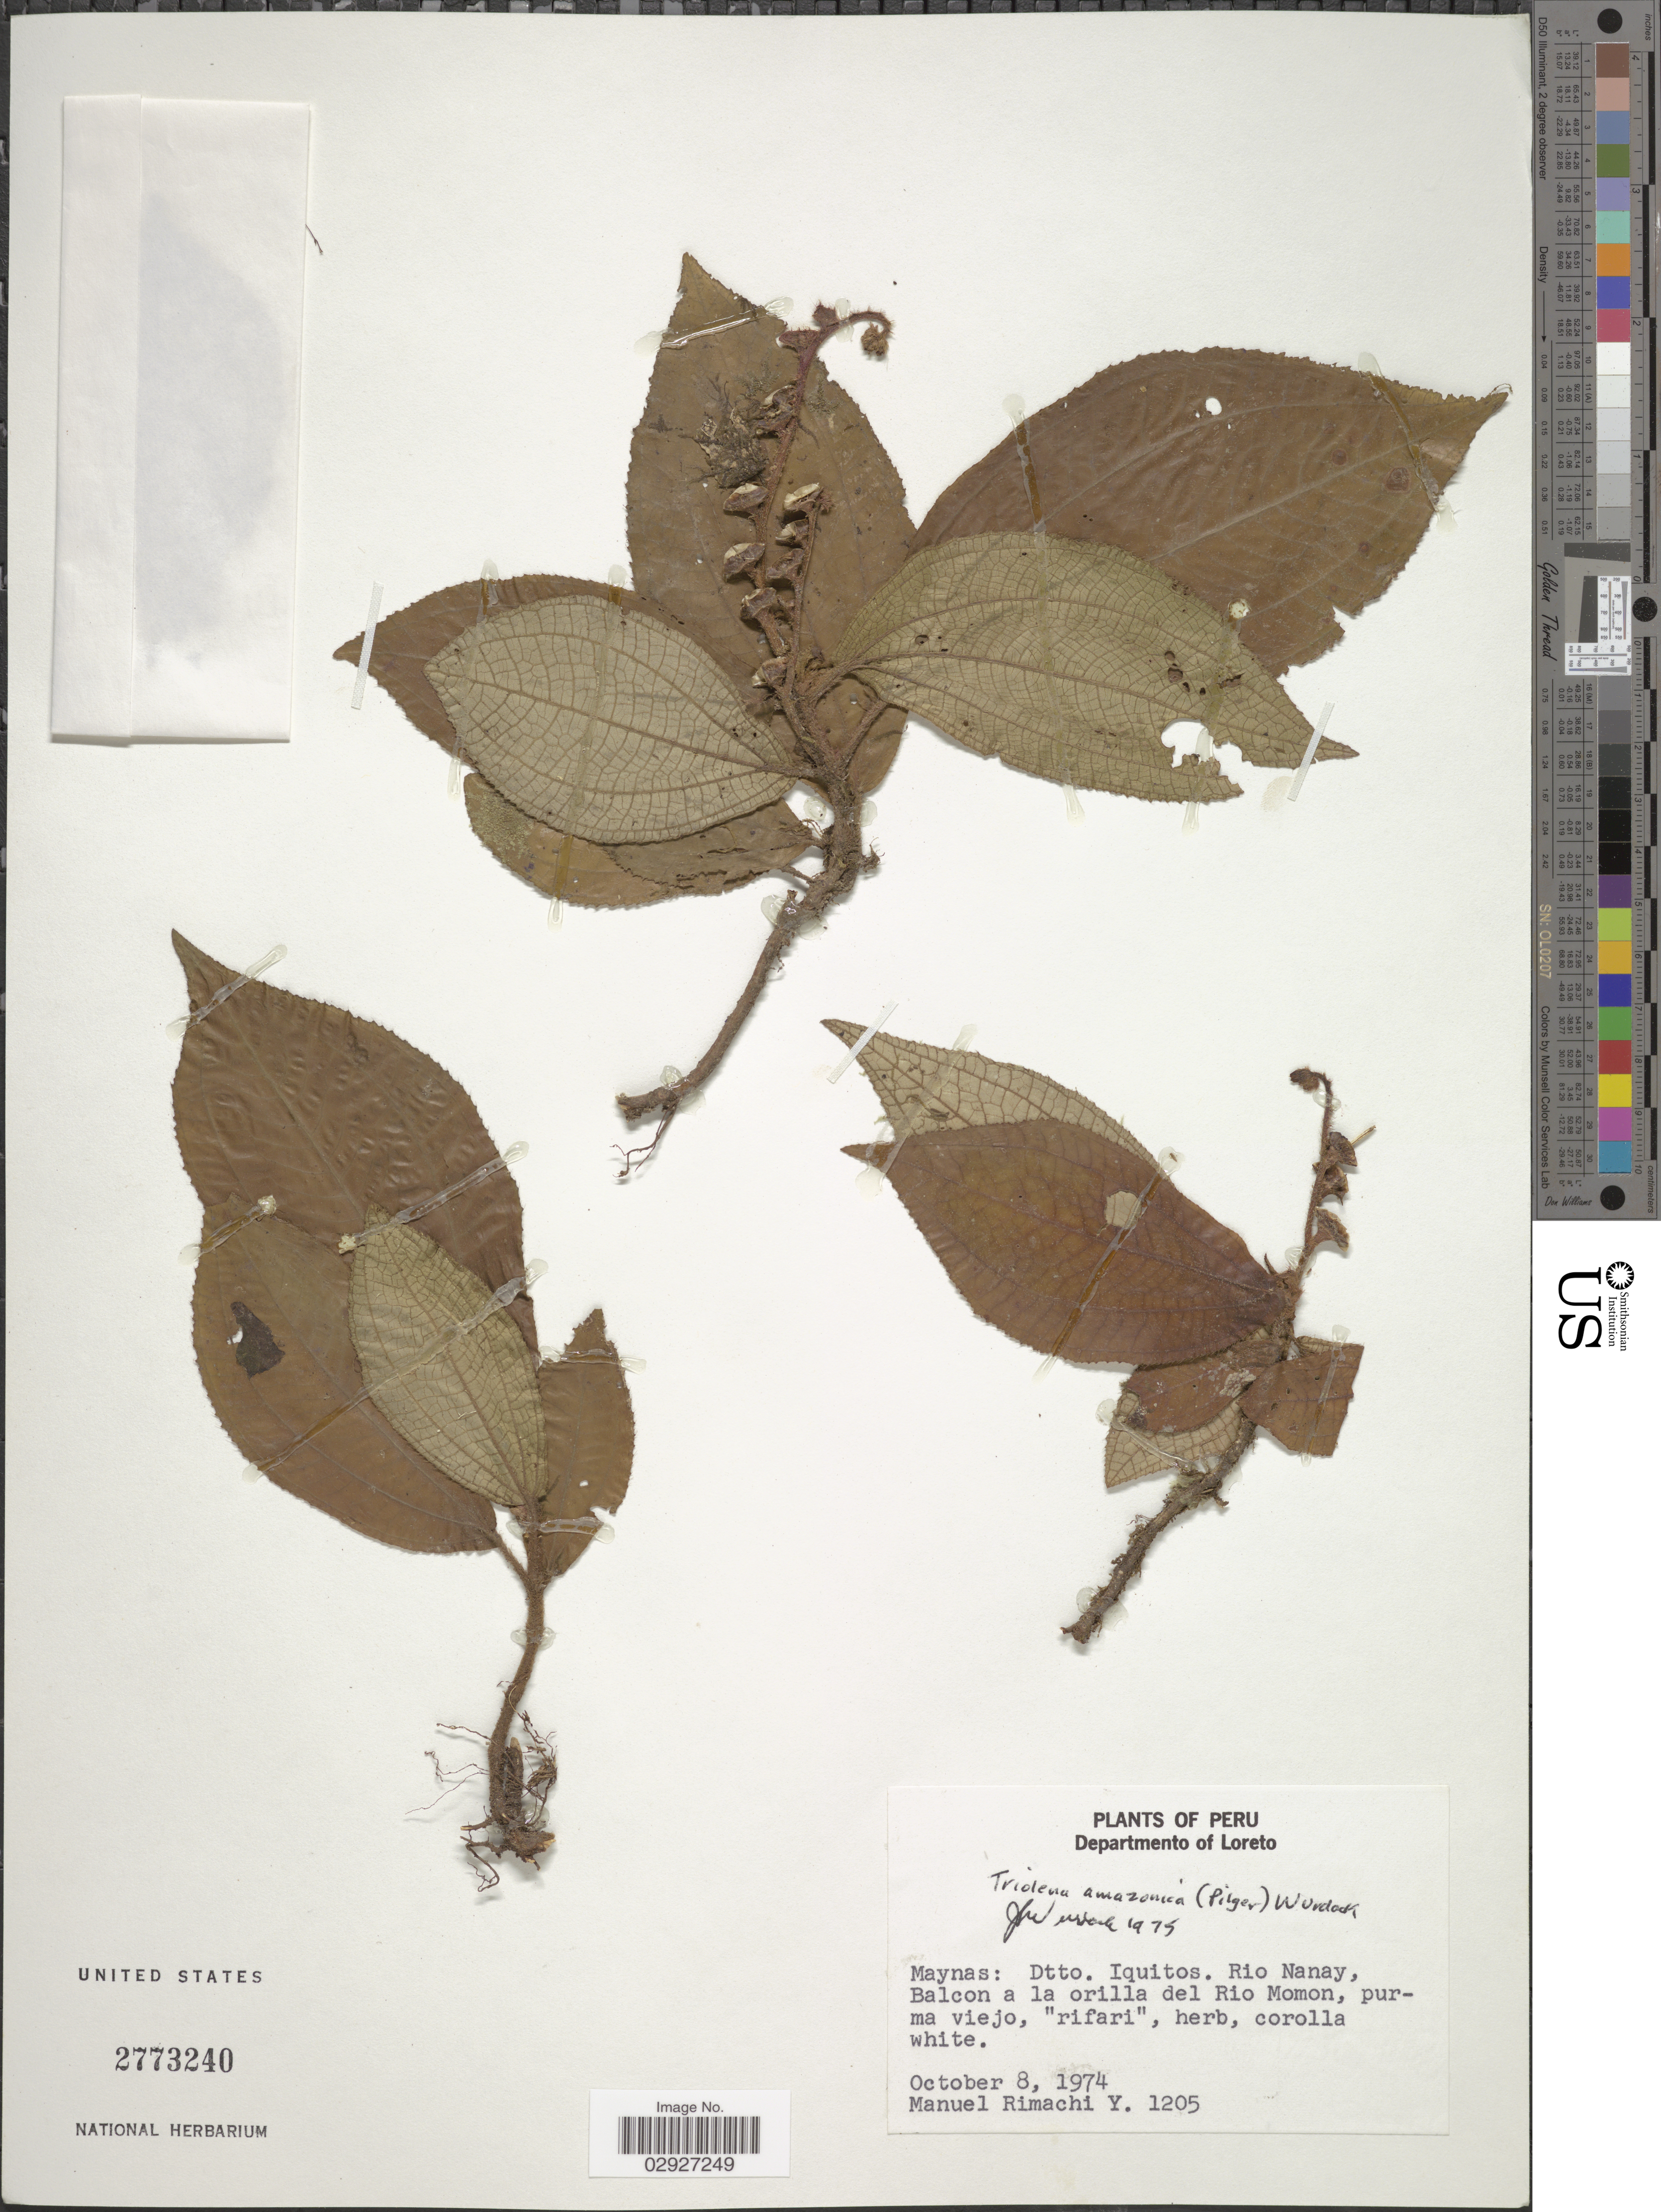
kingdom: Plantae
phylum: Tracheophyta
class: Magnoliopsida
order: Myrtales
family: Melastomataceae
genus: Triolena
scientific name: Triolena amazonica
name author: (Pilg.)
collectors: M. Rimachi Y.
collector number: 1205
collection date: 1974-10-08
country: Peru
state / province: Loreto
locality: Department of Loreto, Maynas, Dtto. Iquitos, Rio Nanay, Balcon a la orilla del Rio Momon, purma viejo.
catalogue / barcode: US 2773240